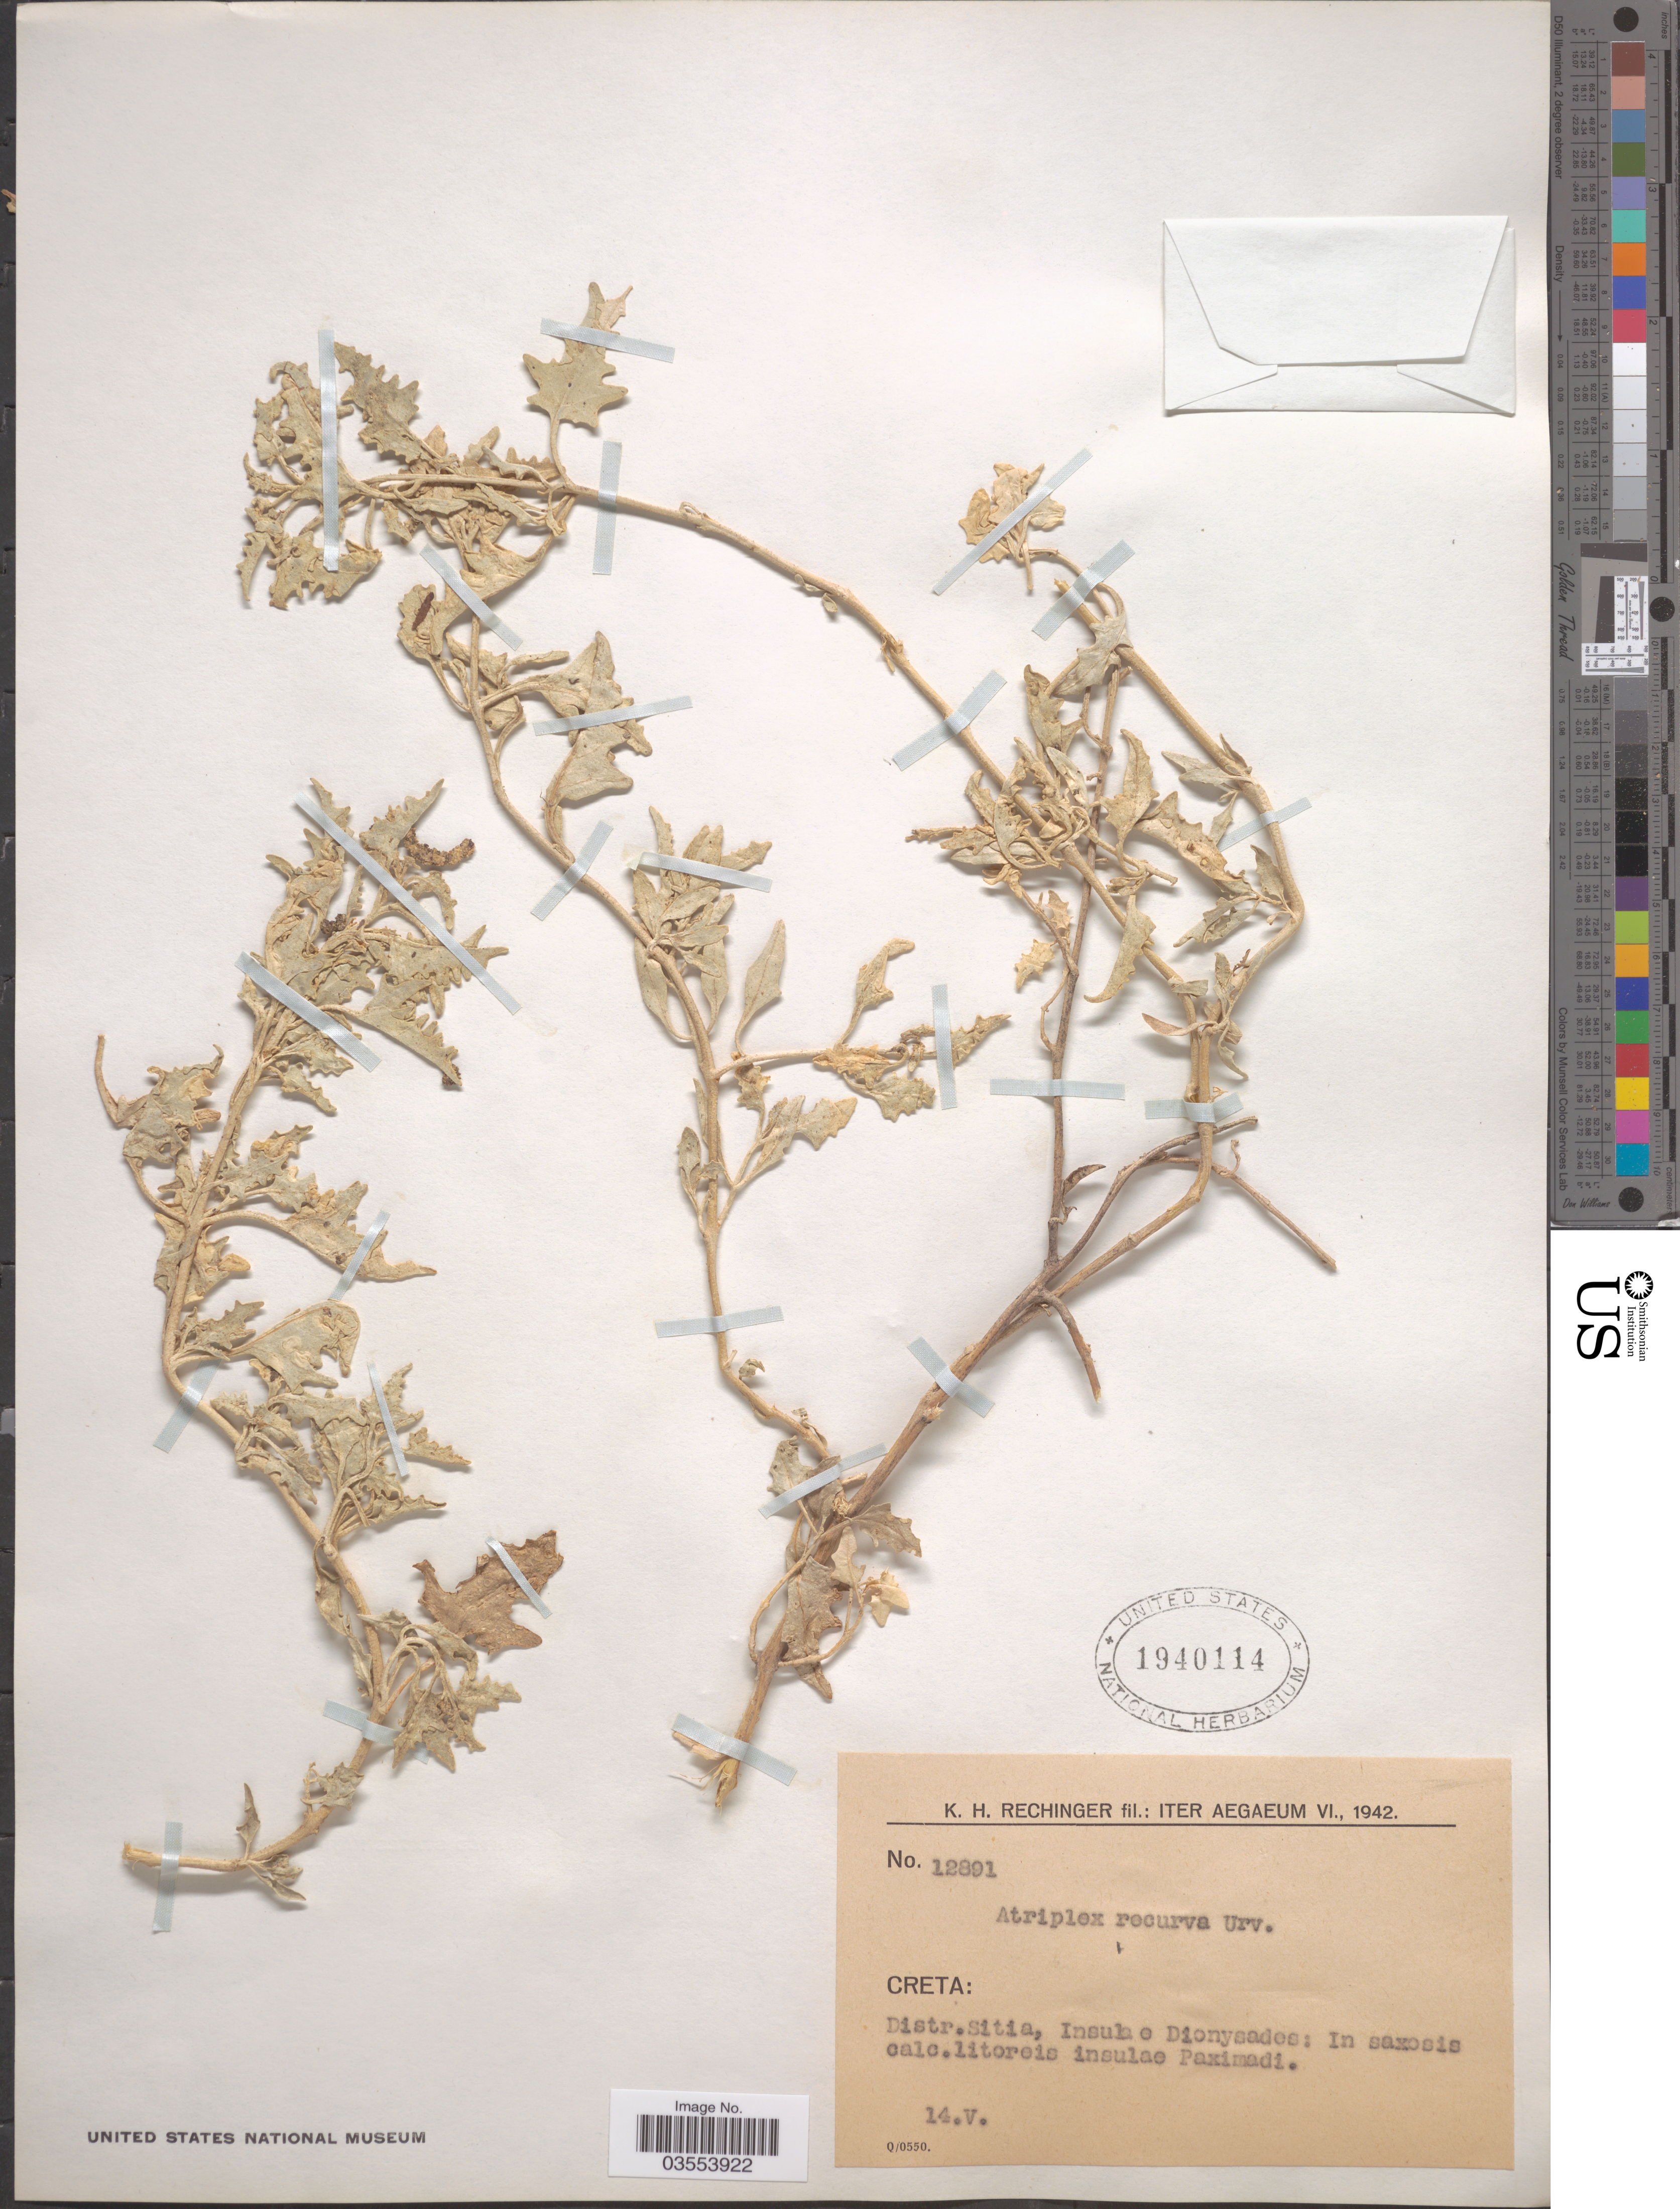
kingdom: Plantae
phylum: Tracheophyta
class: Magnoliopsida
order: Caryophyllales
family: Amaranthaceae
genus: Atriplex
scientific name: Atriplex recurva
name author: d'Urv.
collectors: K. H. Rechinger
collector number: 12891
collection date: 1942-05-14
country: Greece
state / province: Crete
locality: Iter Aegaeum. Creta: Distr. Sitia, Insula e Dionysades: In saxosis calc. litoreis insulae Paximadi.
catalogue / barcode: US 1940114